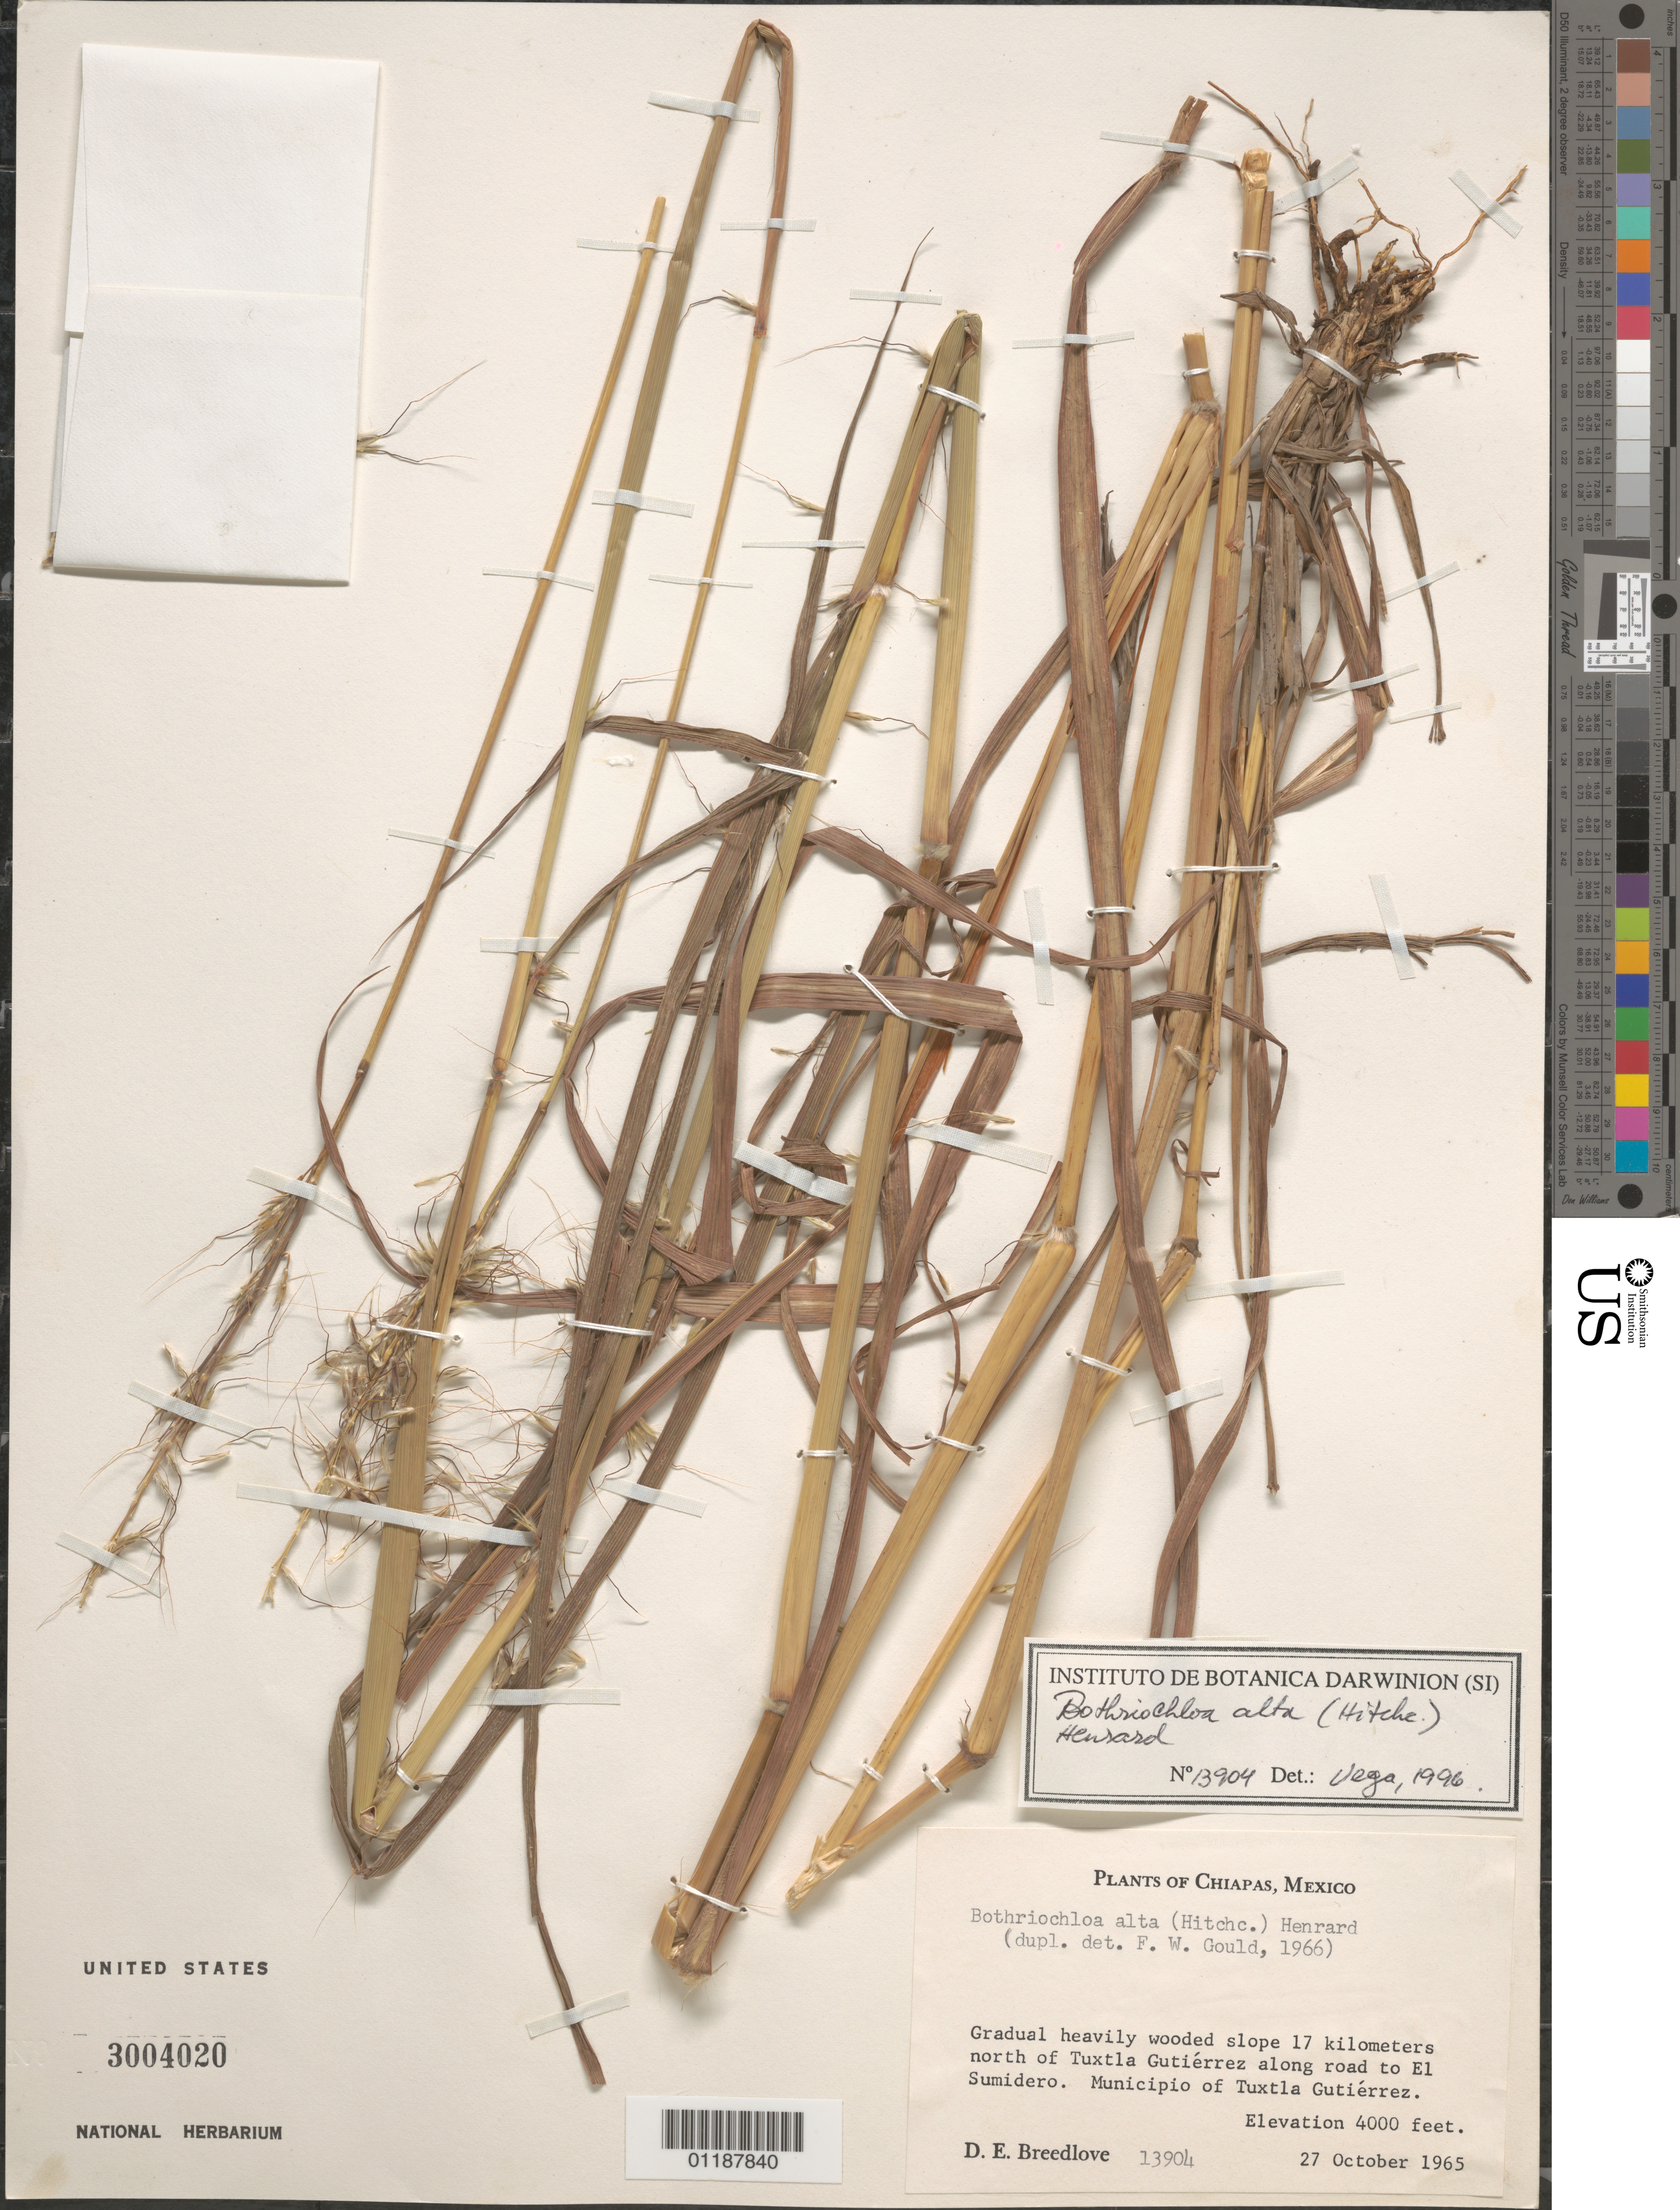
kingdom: Plantae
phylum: Tracheophyta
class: Liliopsida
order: Poales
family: Poaceae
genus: Bothriochloa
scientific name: Bothriochloa alta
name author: (Hitchc.) Henr.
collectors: D. E. Breedlove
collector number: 13904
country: Mexico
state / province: Chiapas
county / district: Tuxtla Gutiérrez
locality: N of Tuxtla Gutierrez along road to El Sumidero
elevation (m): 1219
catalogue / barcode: US 3004020